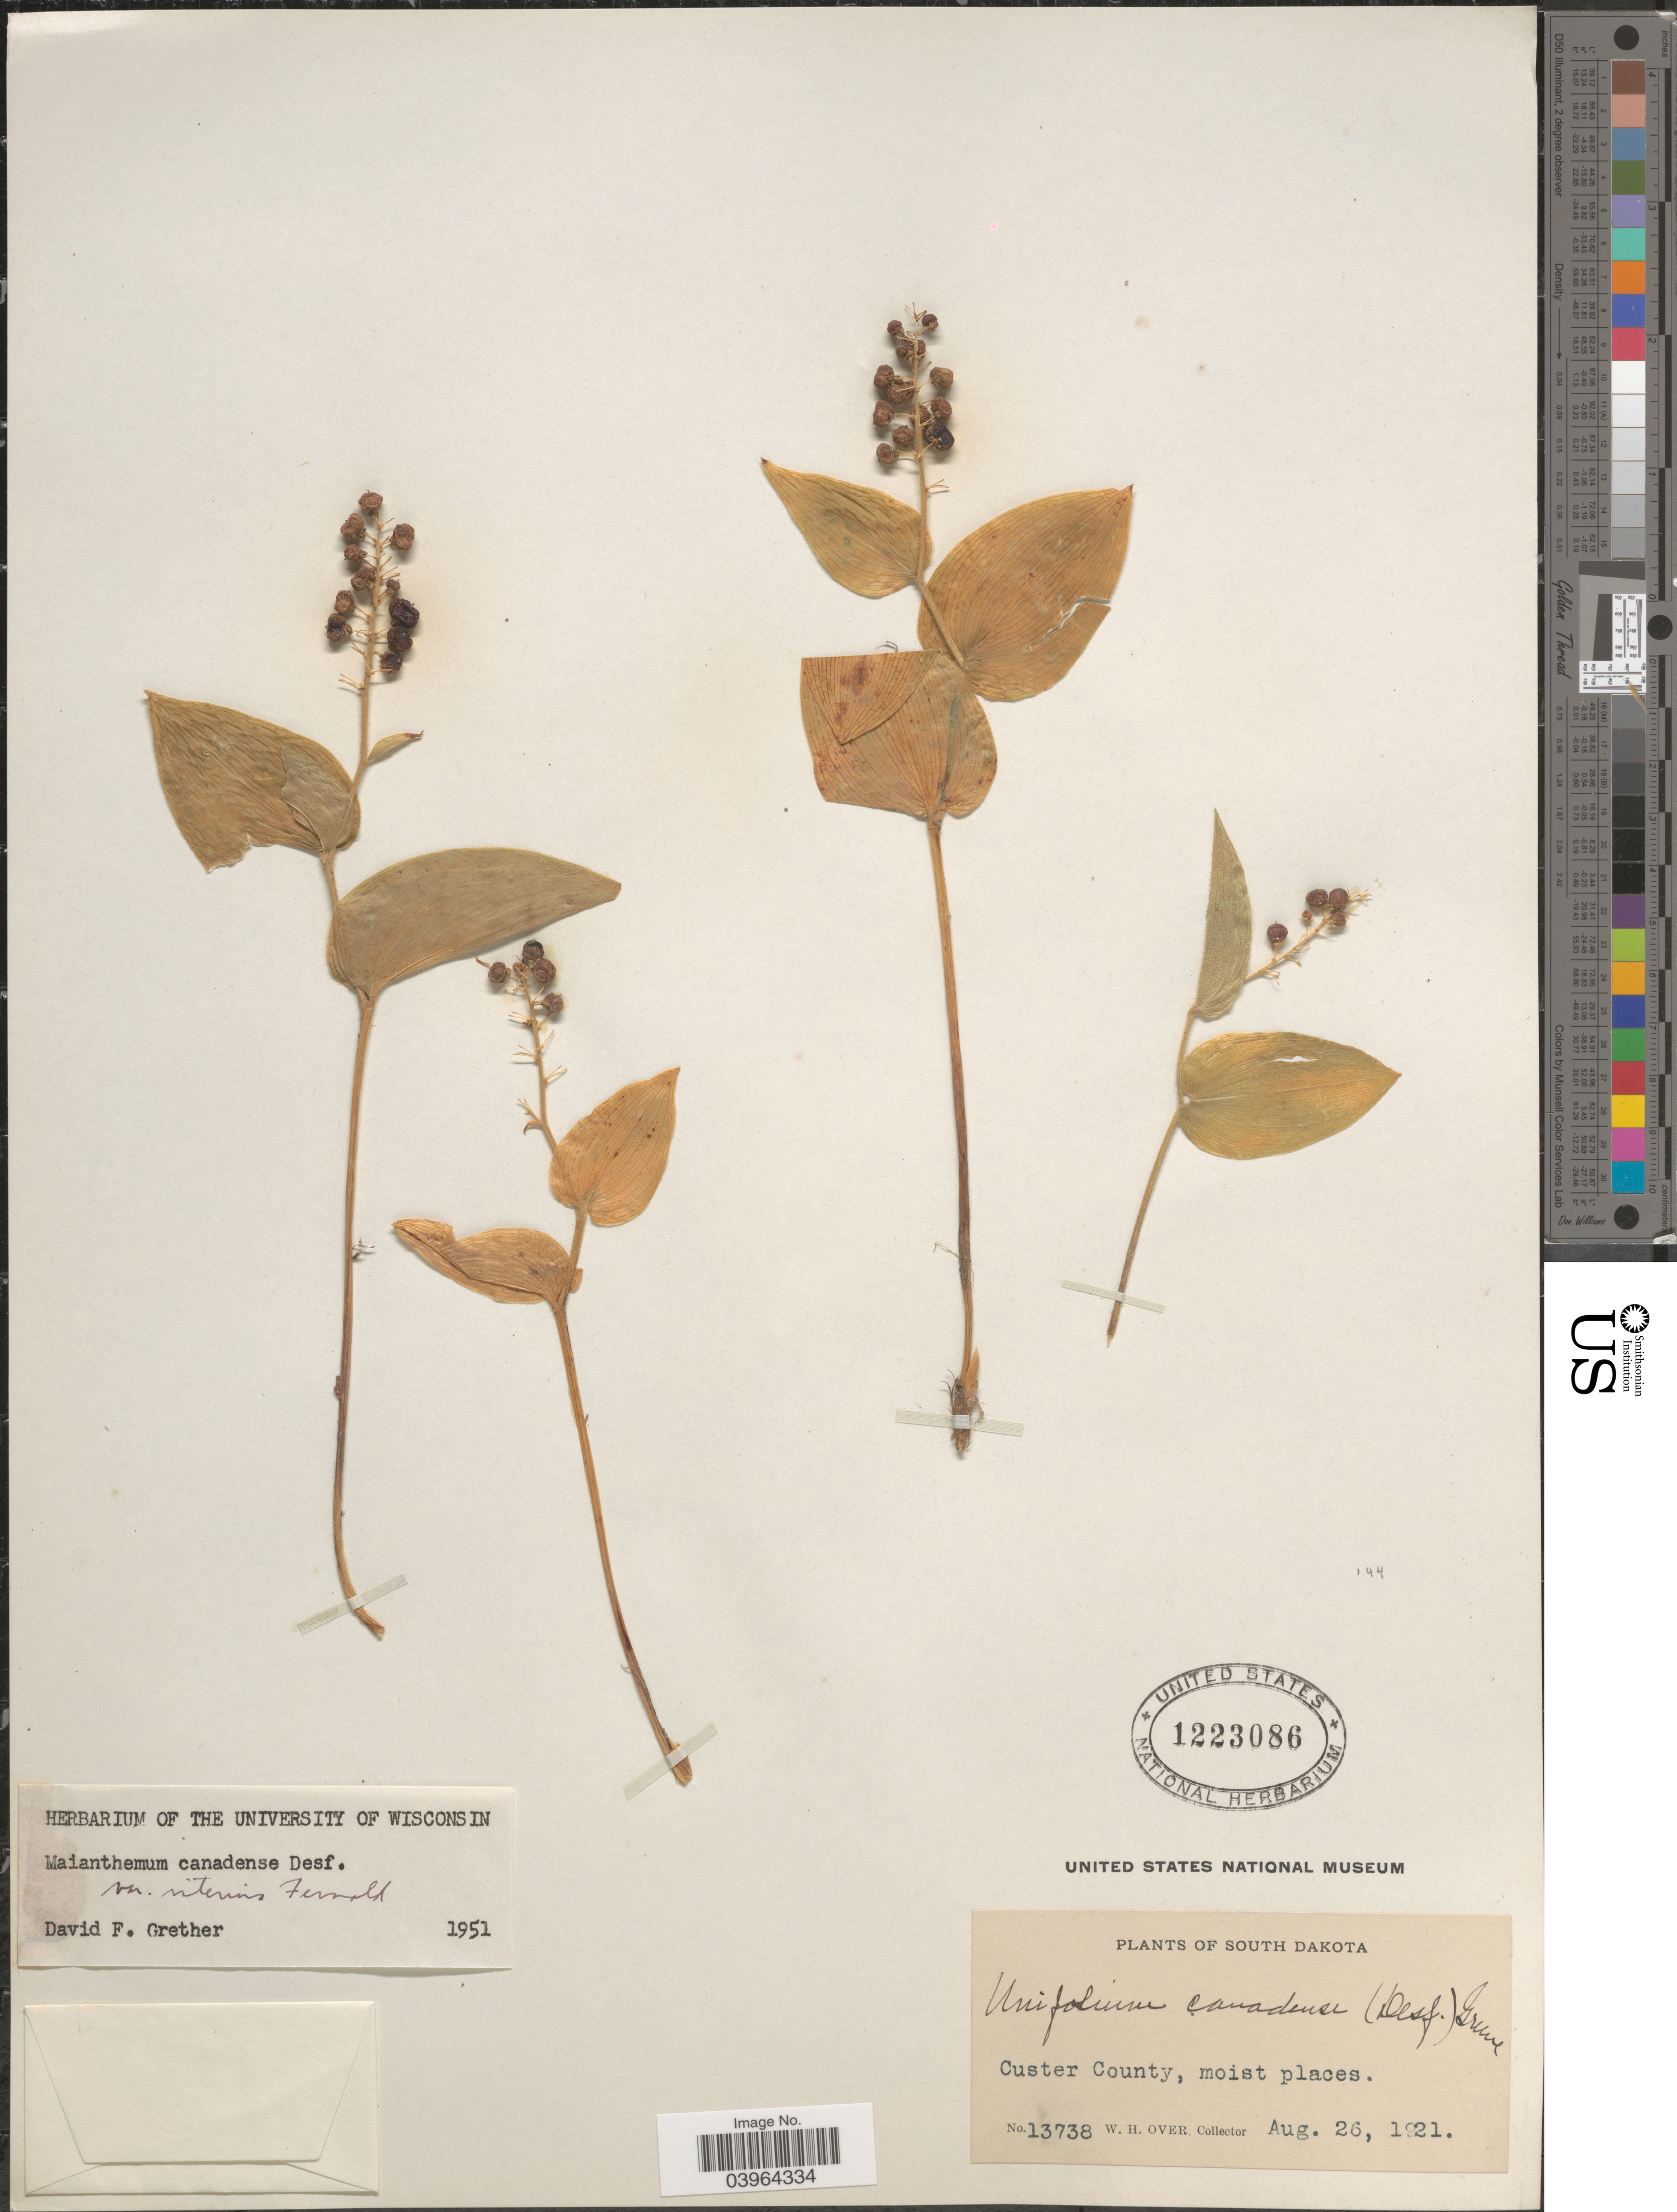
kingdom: Plantae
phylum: Tracheophyta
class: Liliopsida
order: Asparagales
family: Asparagaceae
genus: Maianthemum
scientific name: Maianthemum canadense var. interius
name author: Fernald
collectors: W. Over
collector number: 13738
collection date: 1921-08-26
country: United States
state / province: South Dakota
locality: Custer County.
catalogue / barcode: US 1223086